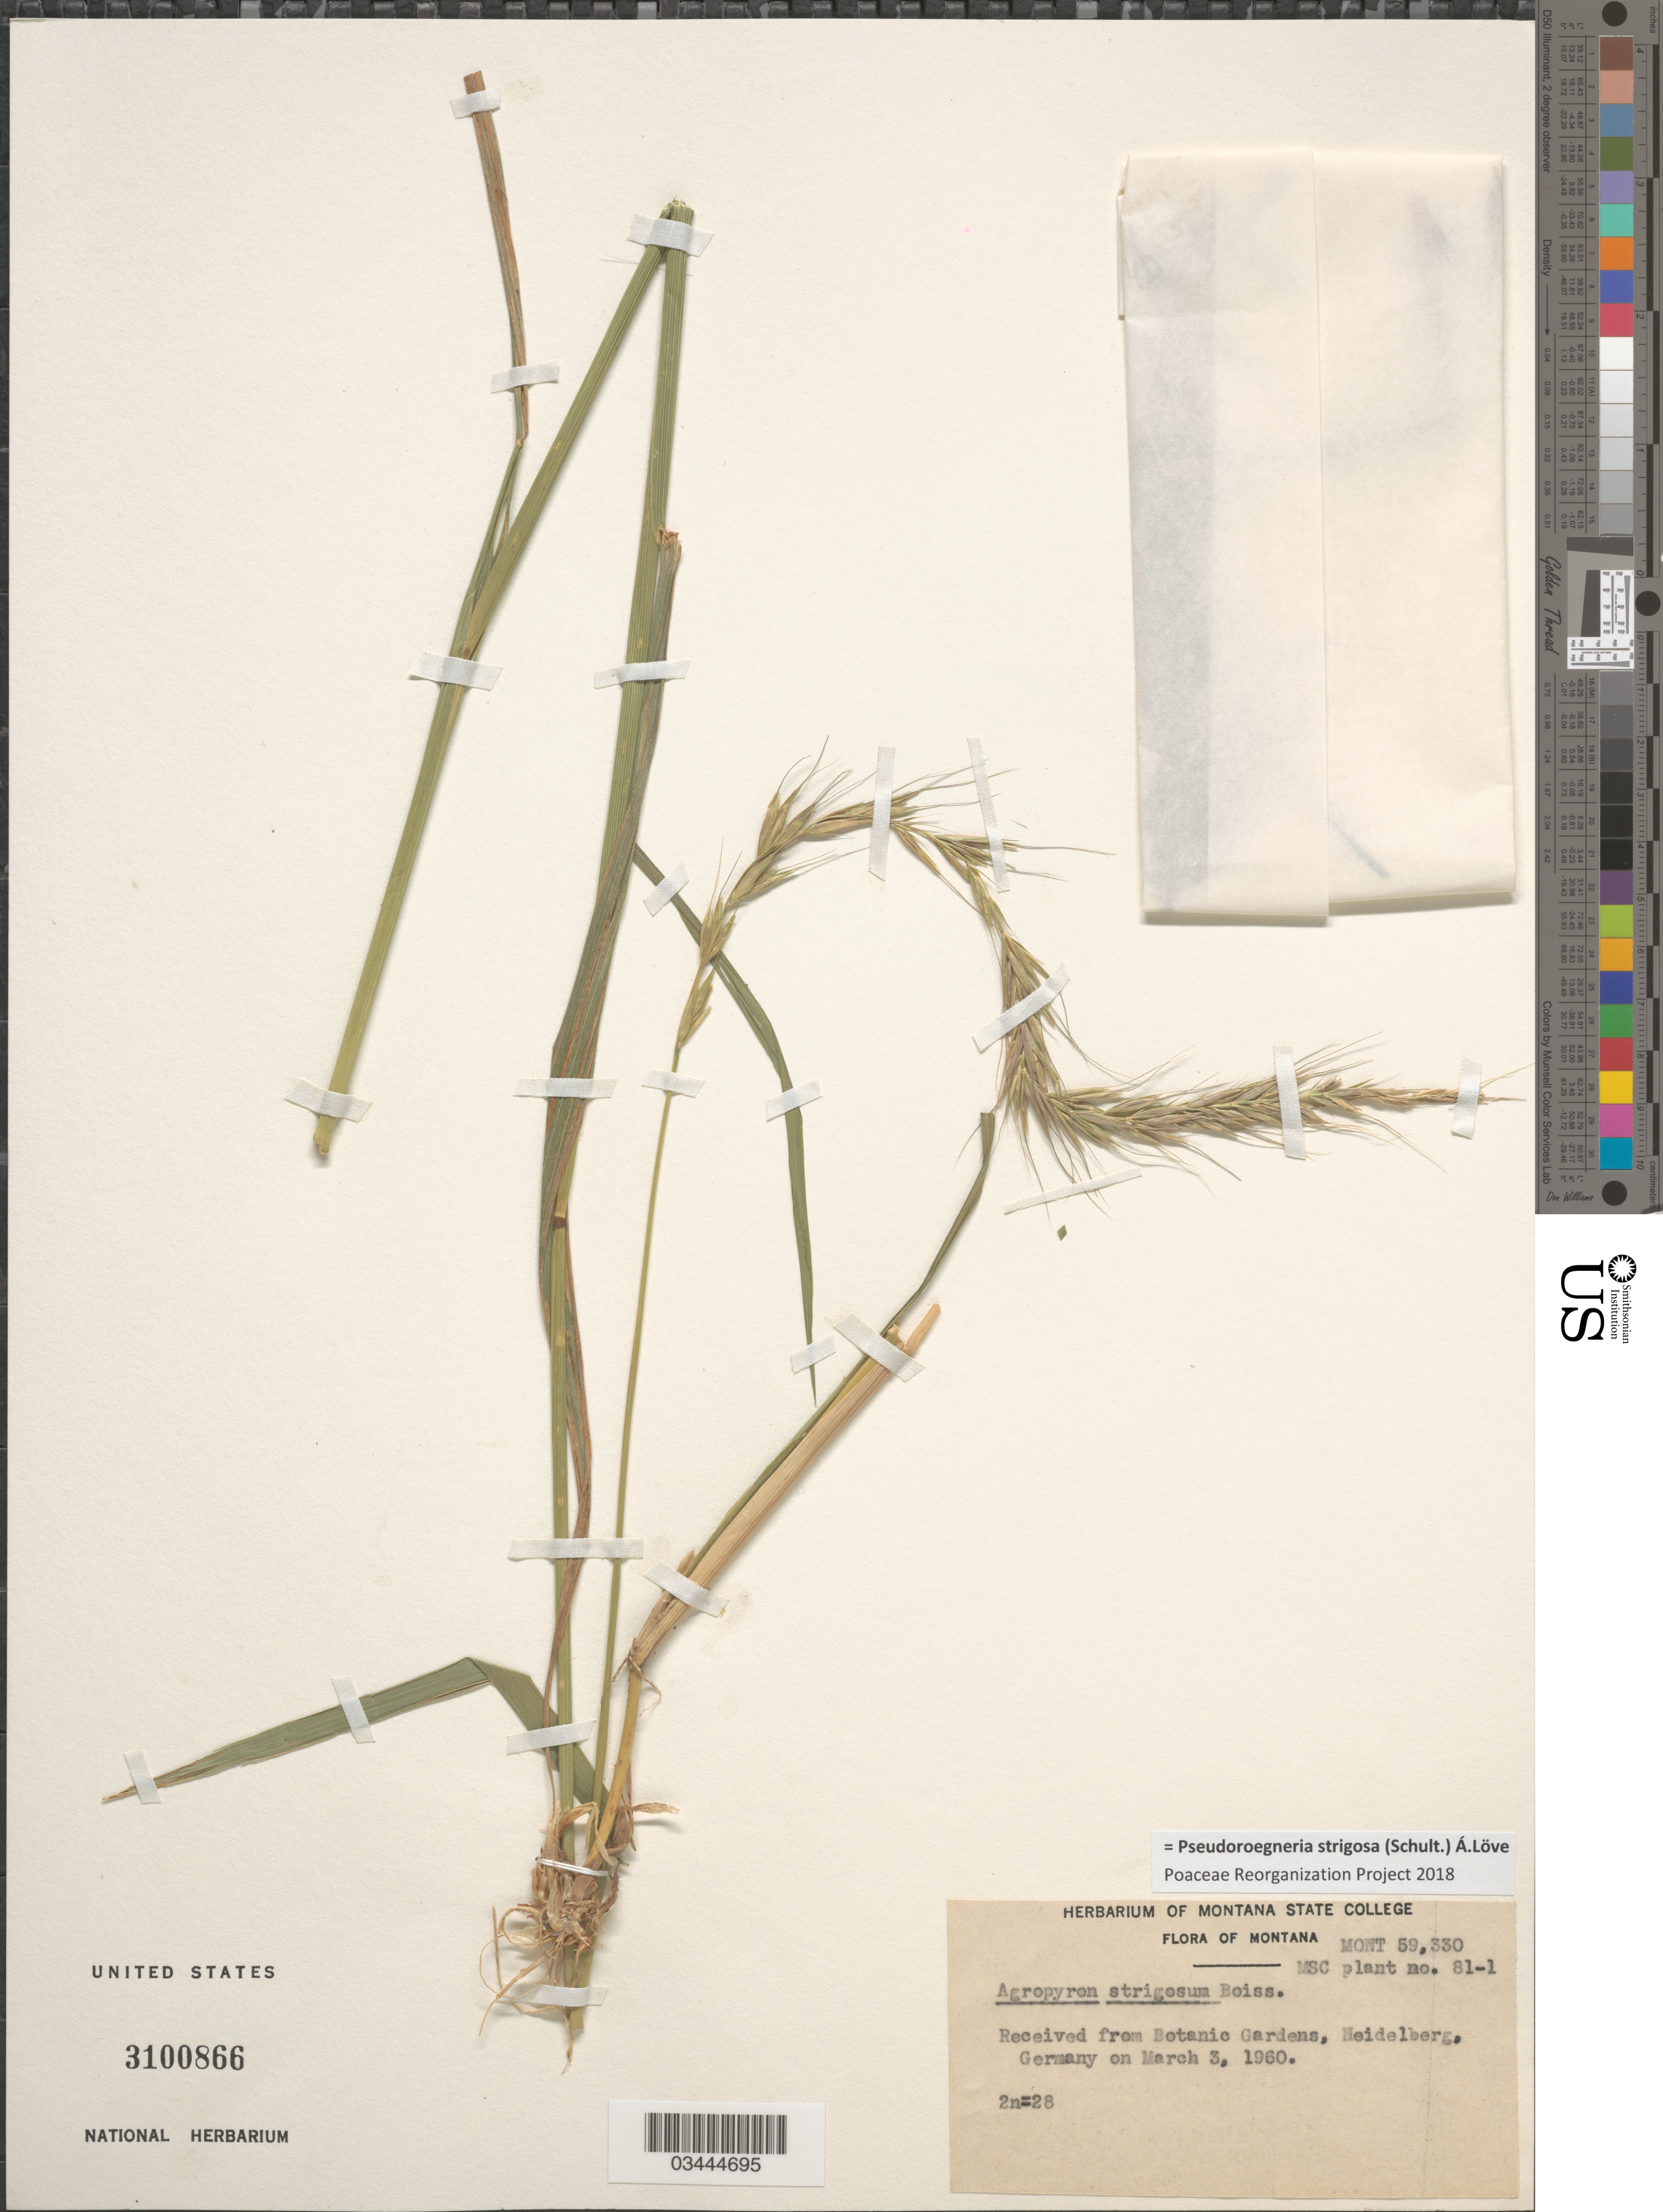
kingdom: Plantae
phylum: Tracheophyta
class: Liliopsida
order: Poales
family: Poaceae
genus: Pseudoroegneria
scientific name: Pseudoroegneria strigosa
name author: (M. Bieb.) Á. Löve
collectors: ex herb. Montana State College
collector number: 81-1?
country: United States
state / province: Montana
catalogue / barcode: US 3100866